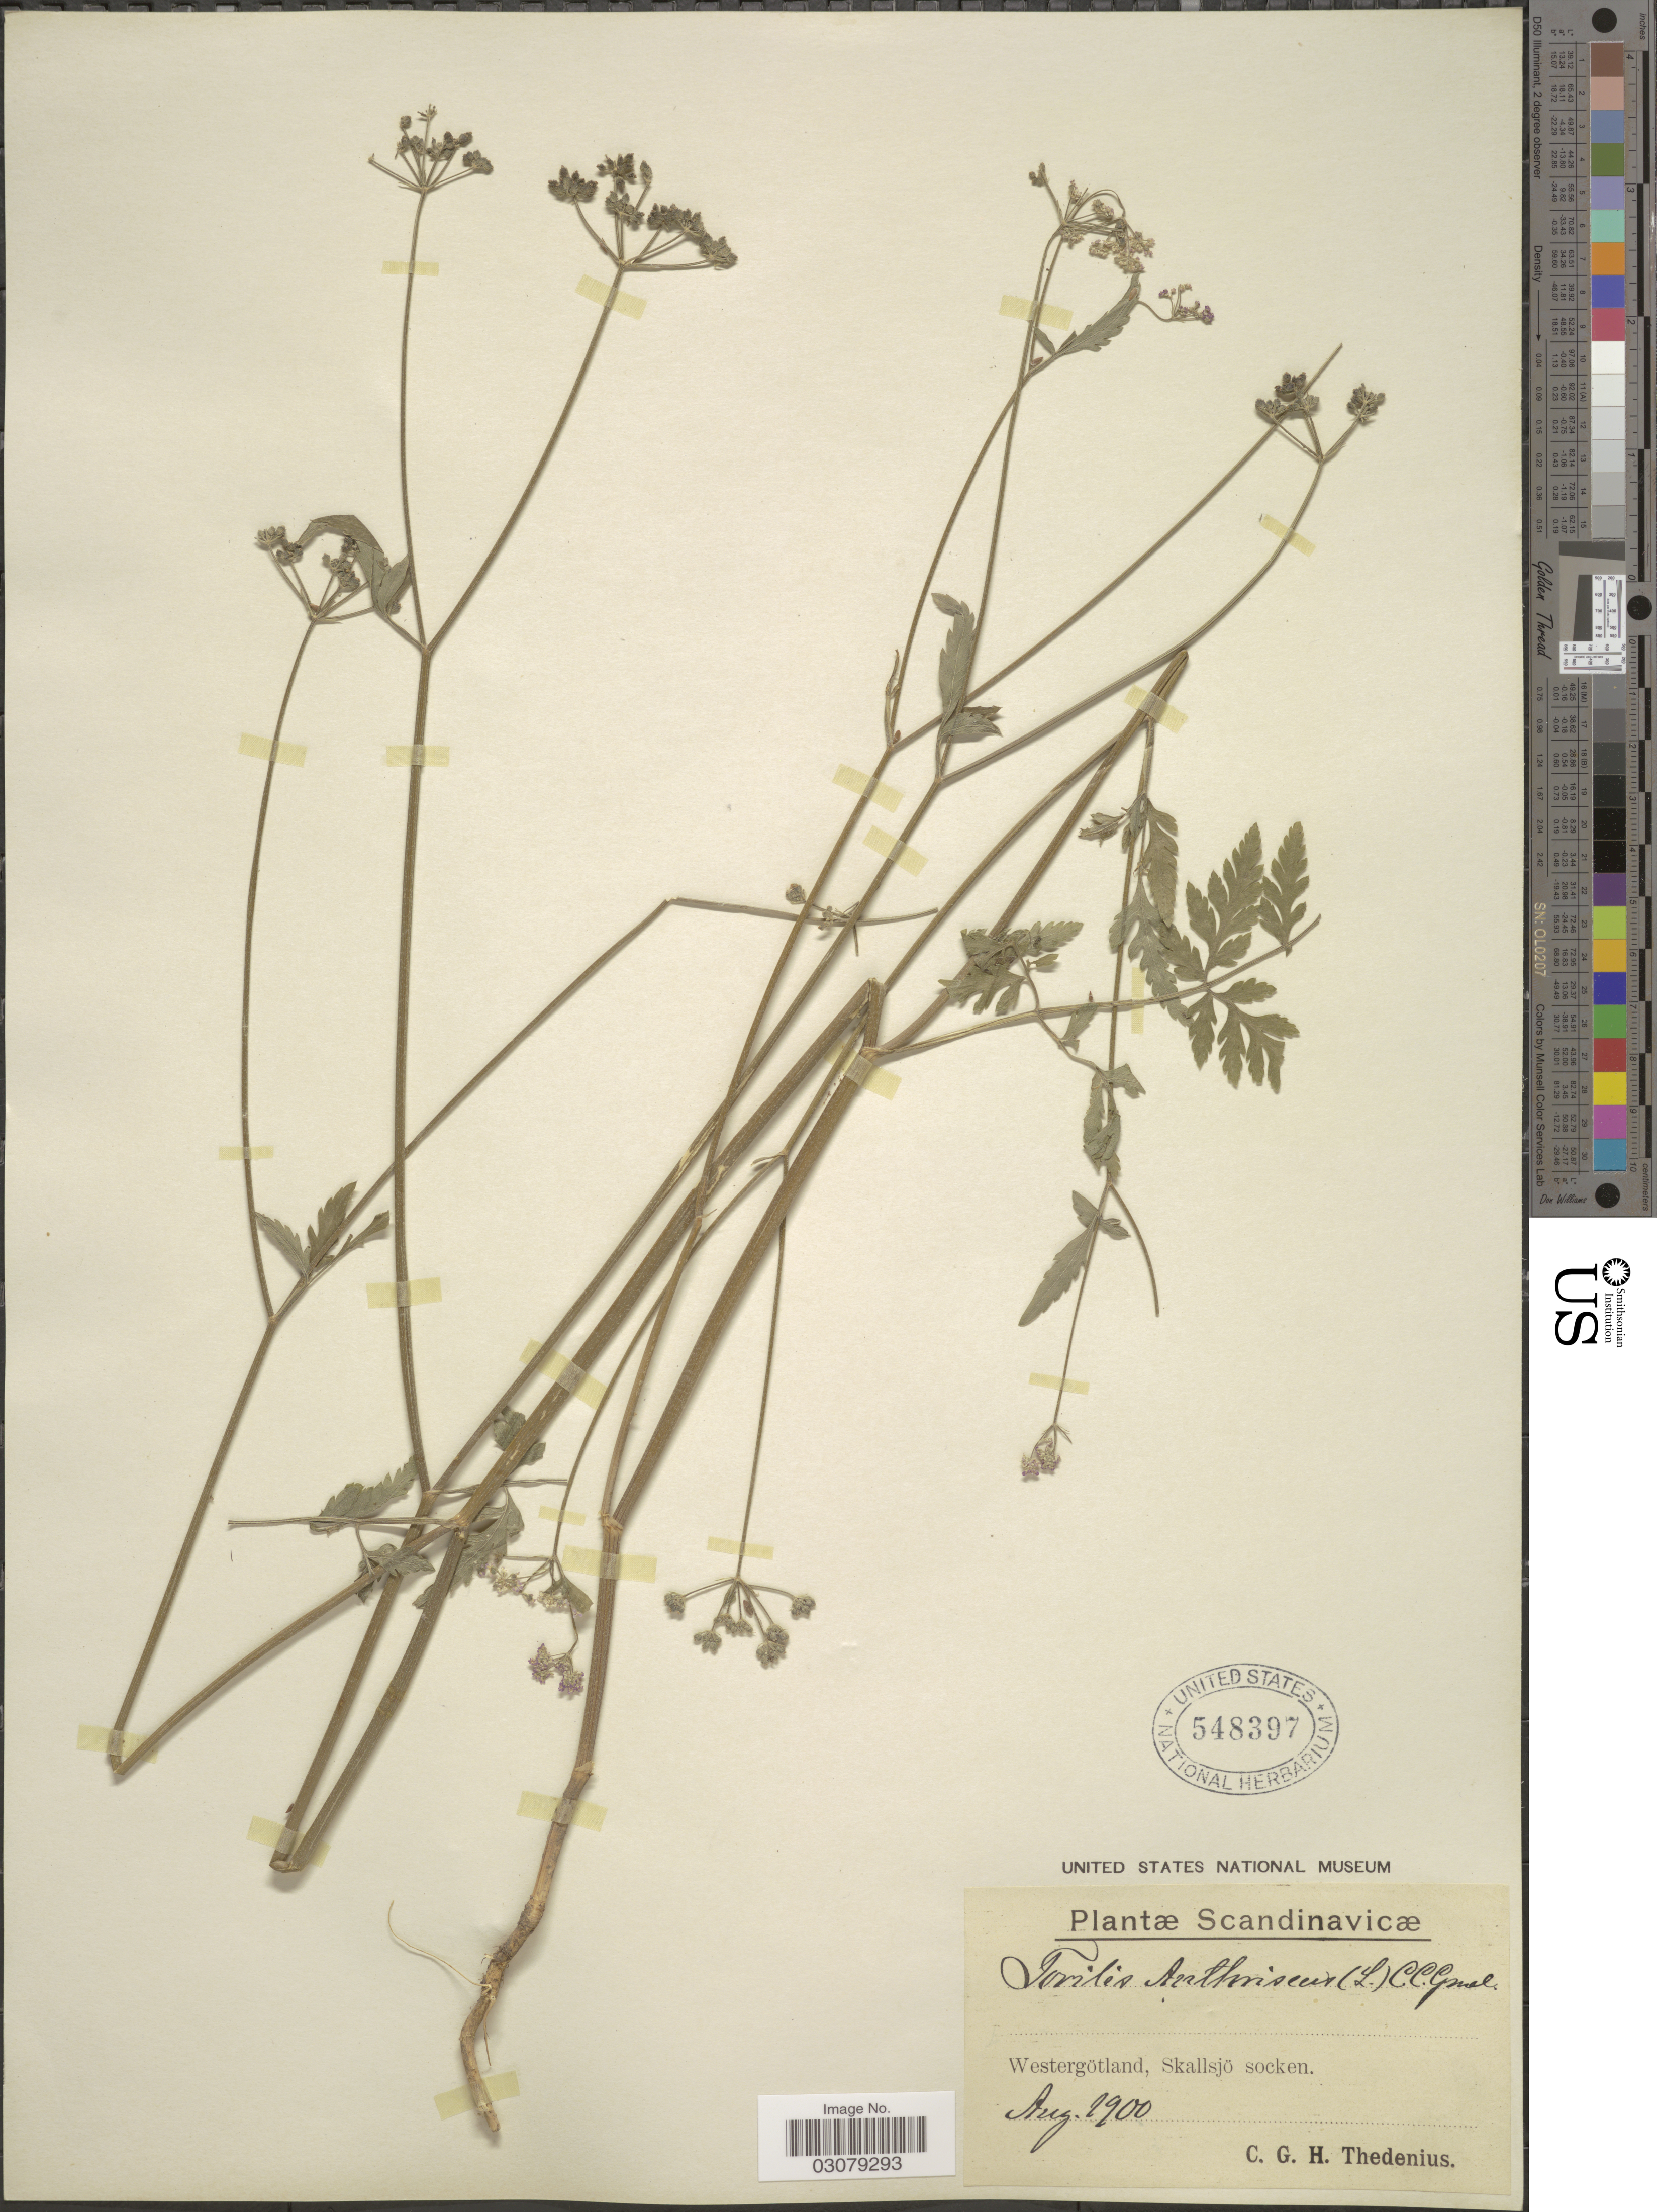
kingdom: Plantae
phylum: Tracheophyta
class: Magnoliopsida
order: Apiales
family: Apiaceae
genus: Torilis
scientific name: Torilis japonica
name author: (Houtt.) DC.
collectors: C. Thedenius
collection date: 1900-08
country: Sweden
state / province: Västra Götaland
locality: Scandinavicæ. Westergötland, Skallsjö socken.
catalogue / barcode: US 548397